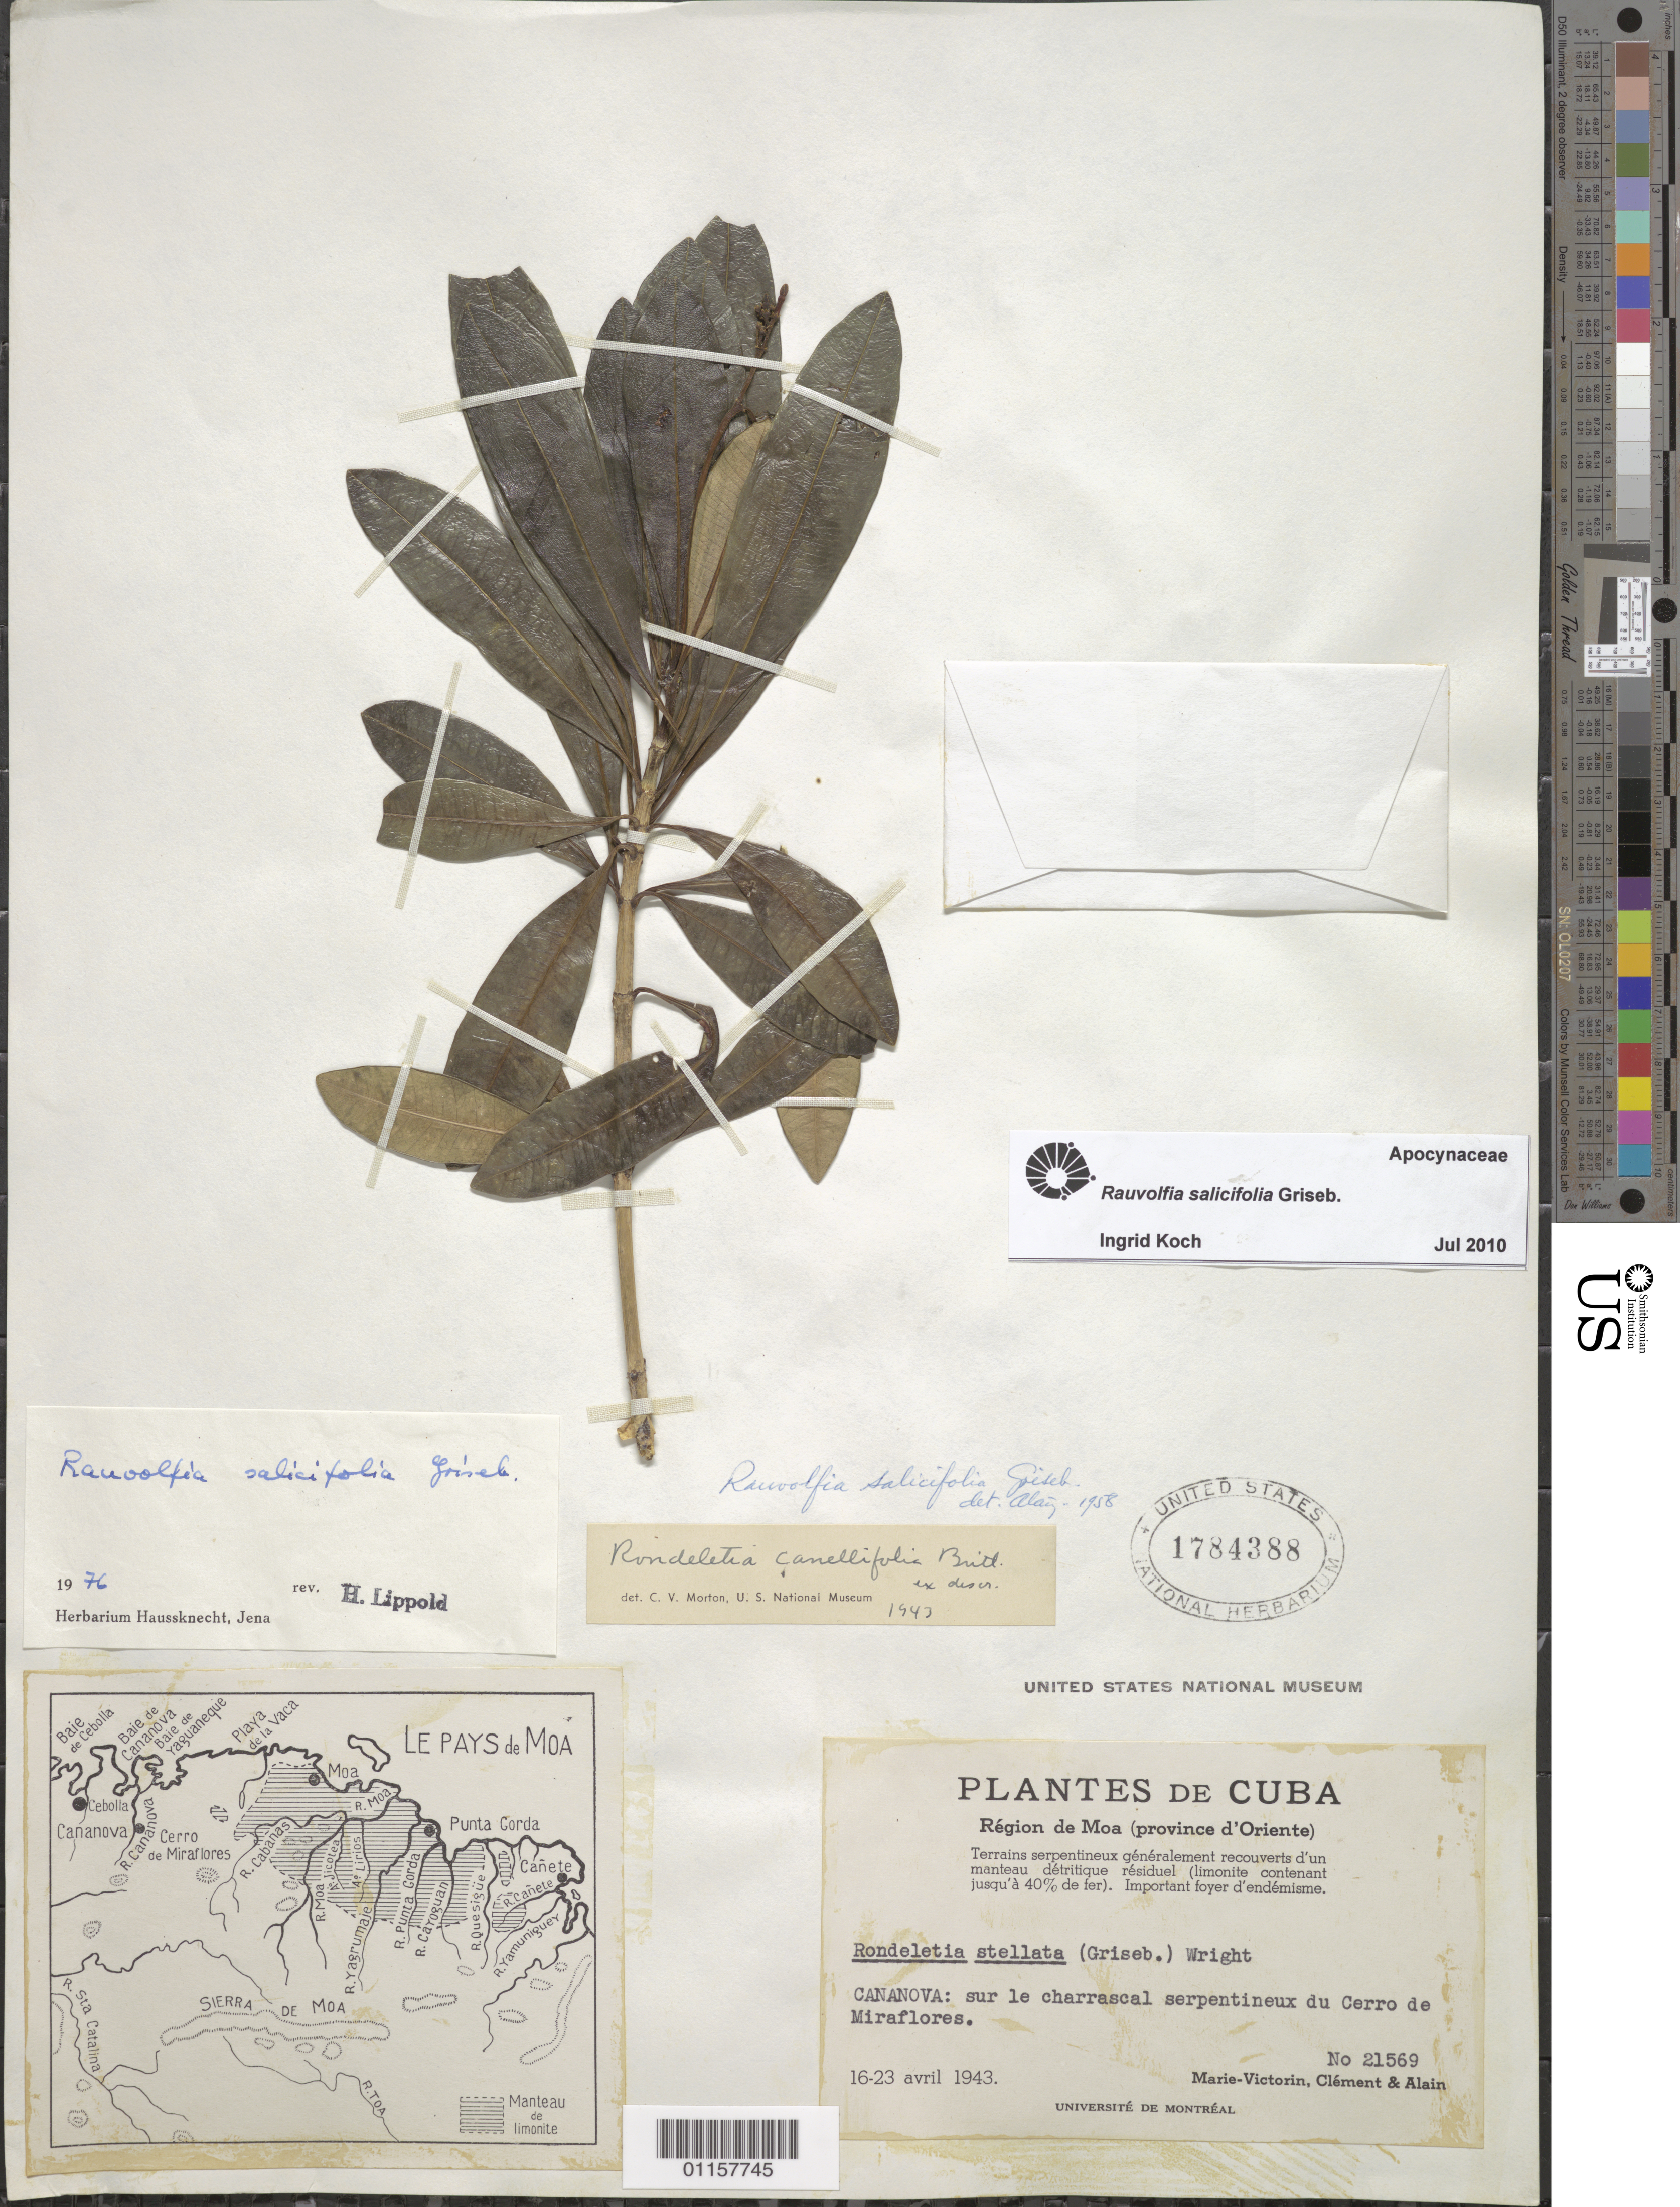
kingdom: Plantae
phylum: Tracheophyta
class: Magnoliopsida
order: Gentianales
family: Apocynaceae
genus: Rauvolfia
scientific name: Rauvolfia salicifolia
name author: Griseb.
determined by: Koch, I.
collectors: Fr. Marie-Victorin, Bro. Clemente & A. H. Liogier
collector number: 21569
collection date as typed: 16 Apr 1943 to 23 Apr 1943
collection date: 1943-04-16/1943-04-23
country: Cuba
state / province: Oriente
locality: Oriente Prov. Region de Moa, Canaova, Cerro de Miraflores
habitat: Sur le charrascal serpentineux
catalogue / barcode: US 1784388